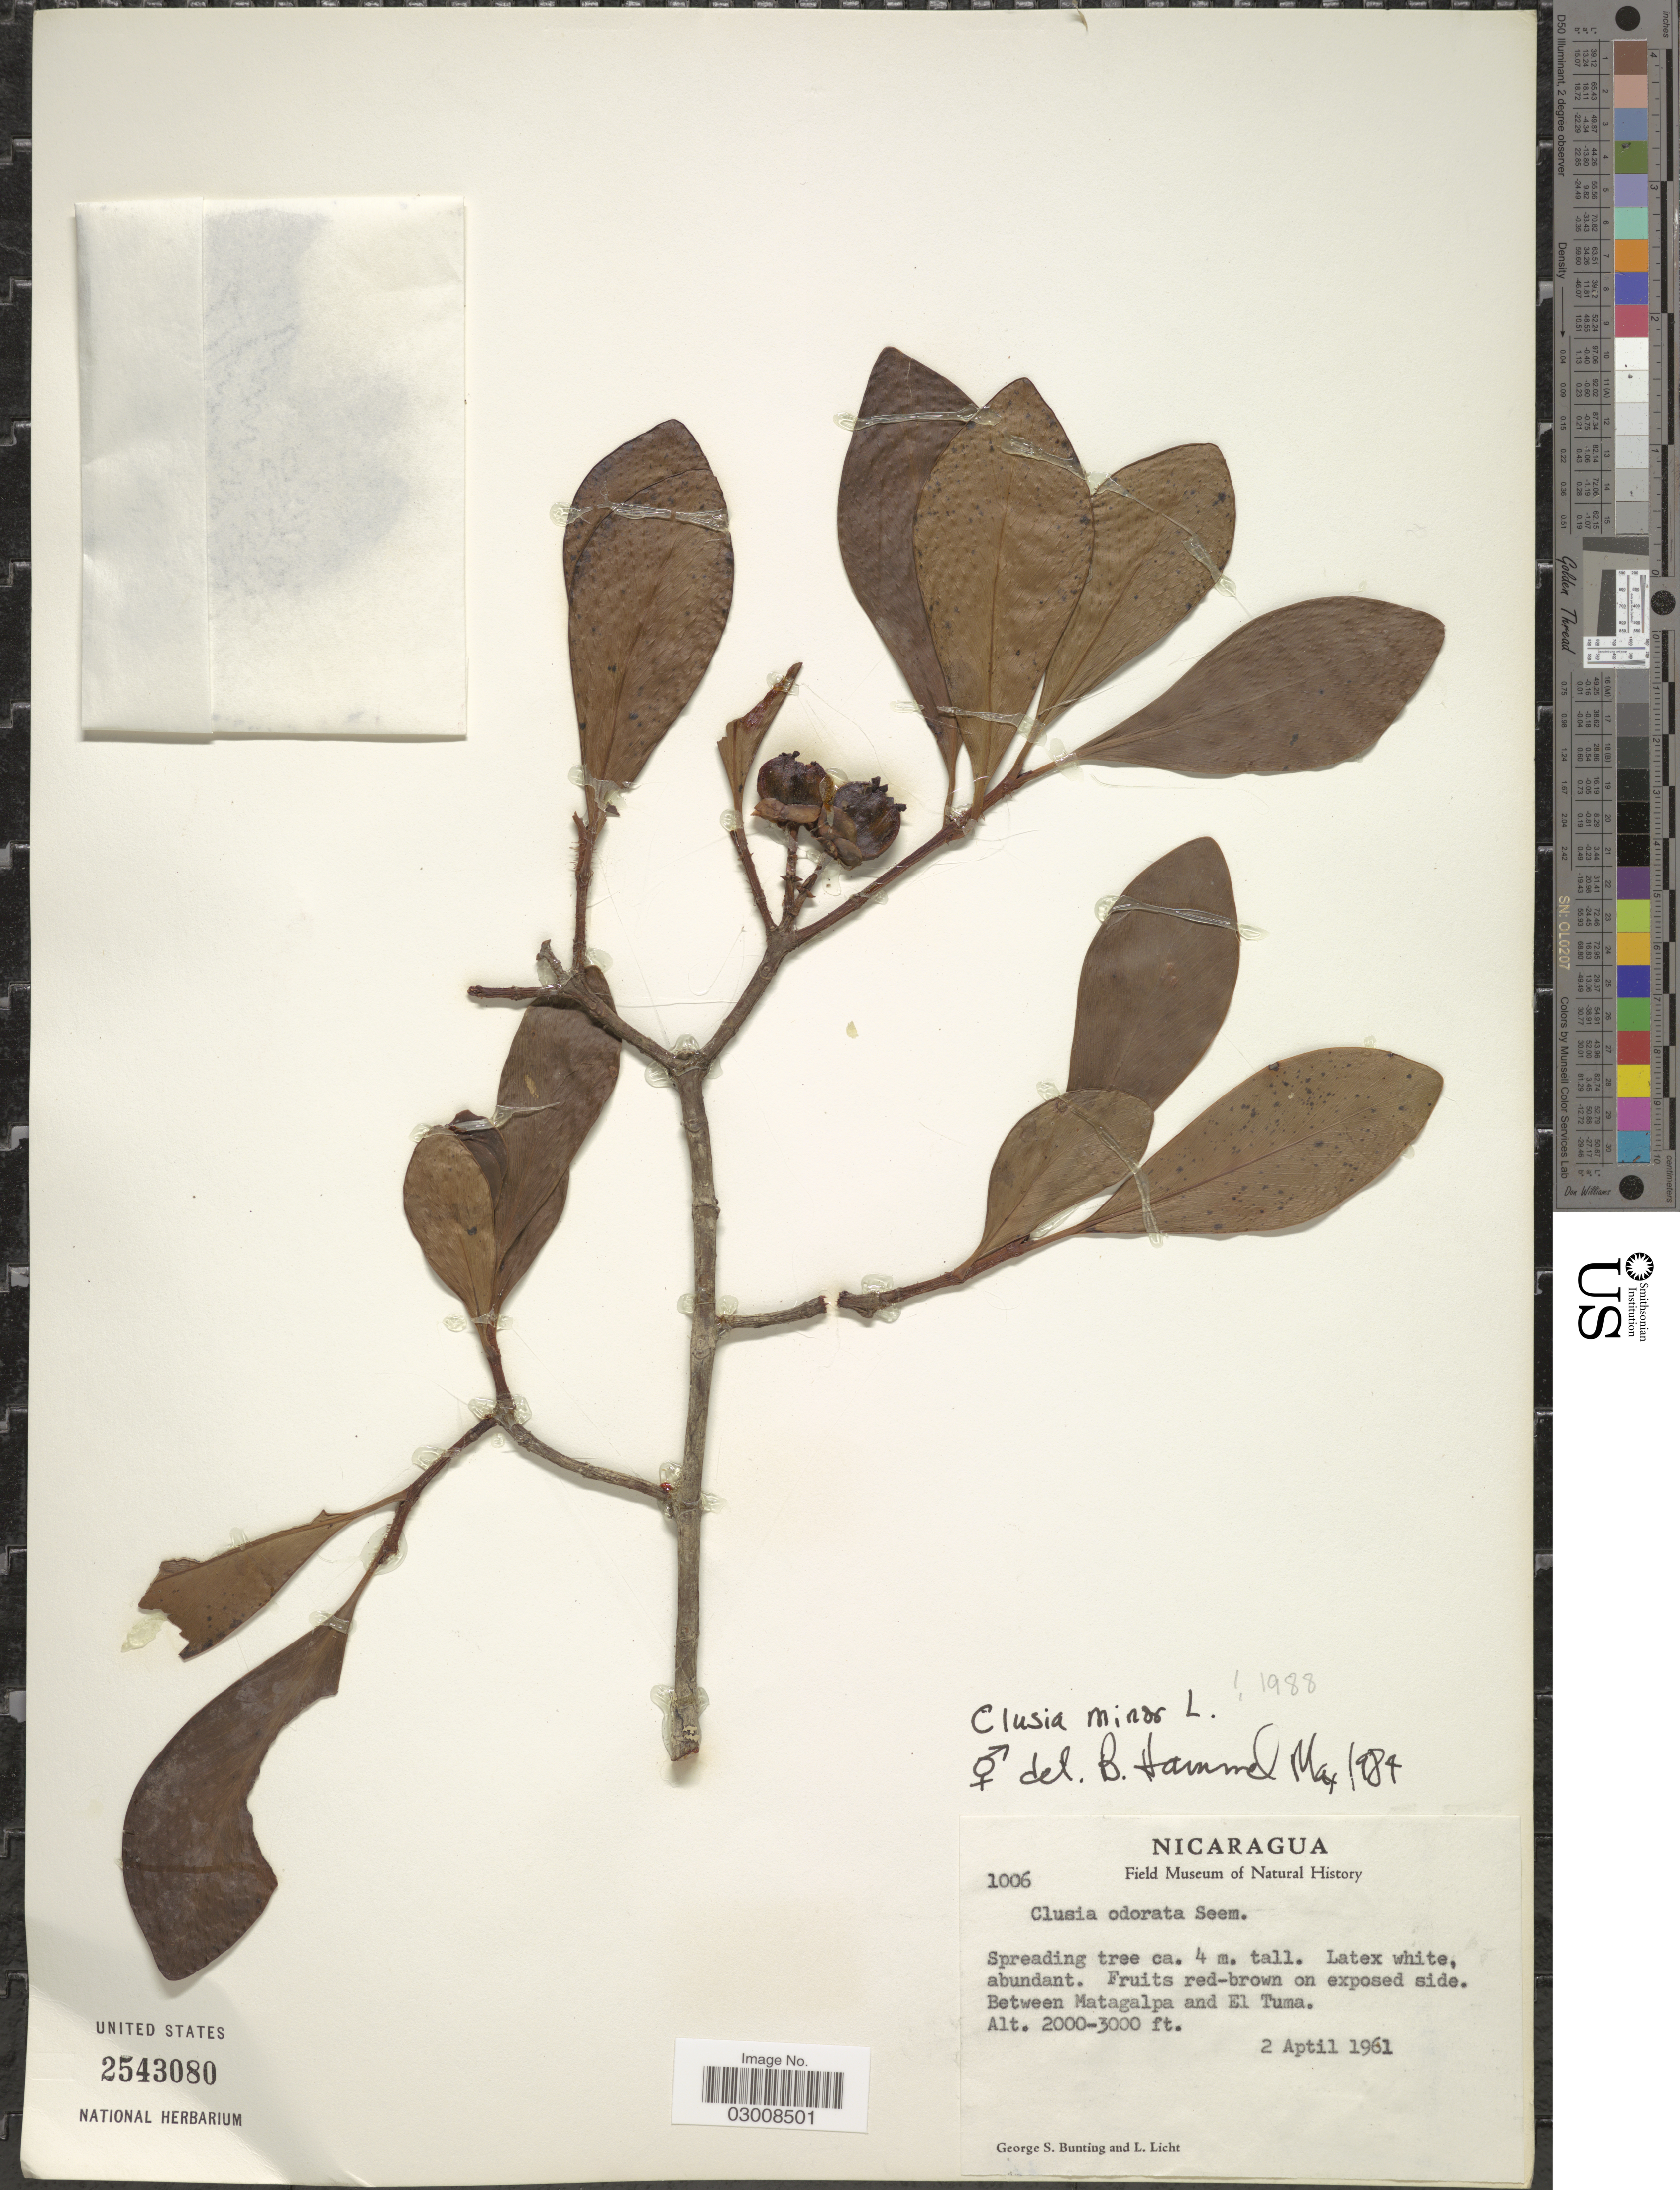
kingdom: Plantae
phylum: Tracheophyta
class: Magnoliopsida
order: Malpighiales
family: Clusiaceae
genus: Clusia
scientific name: Clusia minor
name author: L.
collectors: G. S. Bunting & L. Licht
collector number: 1006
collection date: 1961-04-02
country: Nicaragua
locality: Between Matagalpa and El Tuma.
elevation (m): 610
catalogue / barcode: US 2543080